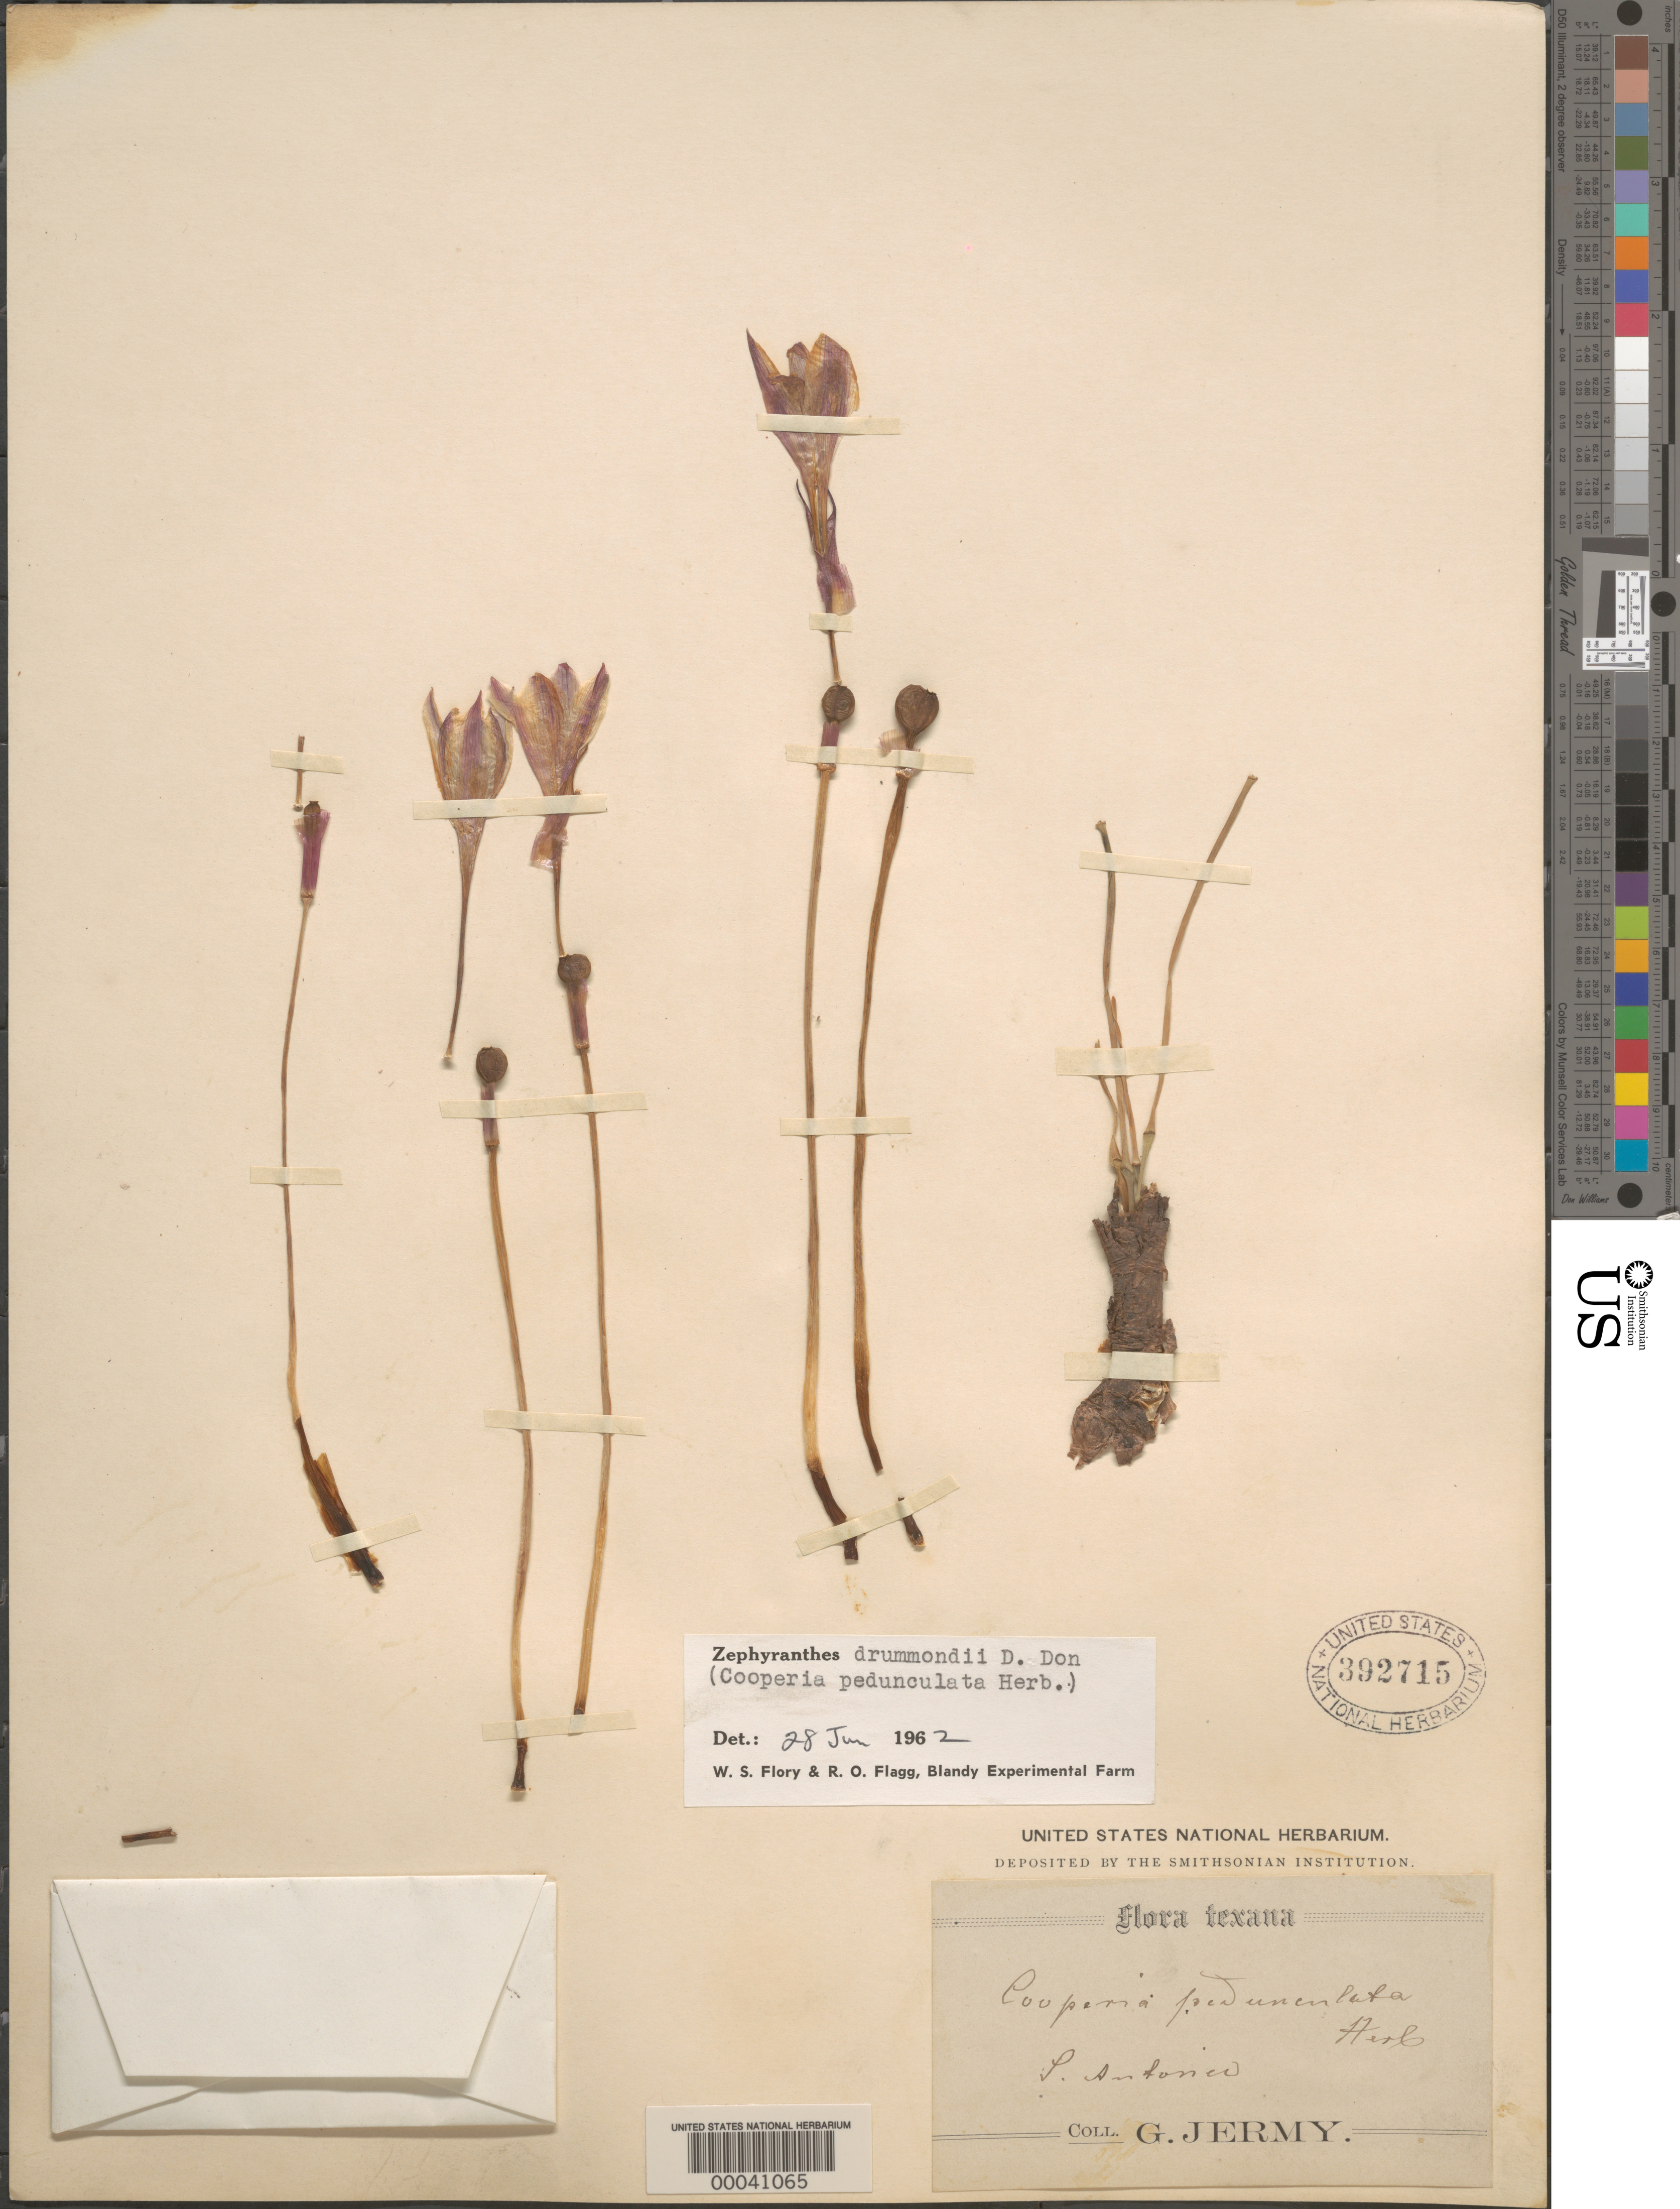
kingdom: Plantae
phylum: Tracheophyta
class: Liliopsida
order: Asparagales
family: Amaryllidaceae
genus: Zephyranthes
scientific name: Zephyranthes drummondii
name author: D. Don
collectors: G. Jermy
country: United States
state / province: Texas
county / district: Bexar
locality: San antonio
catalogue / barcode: US 392715